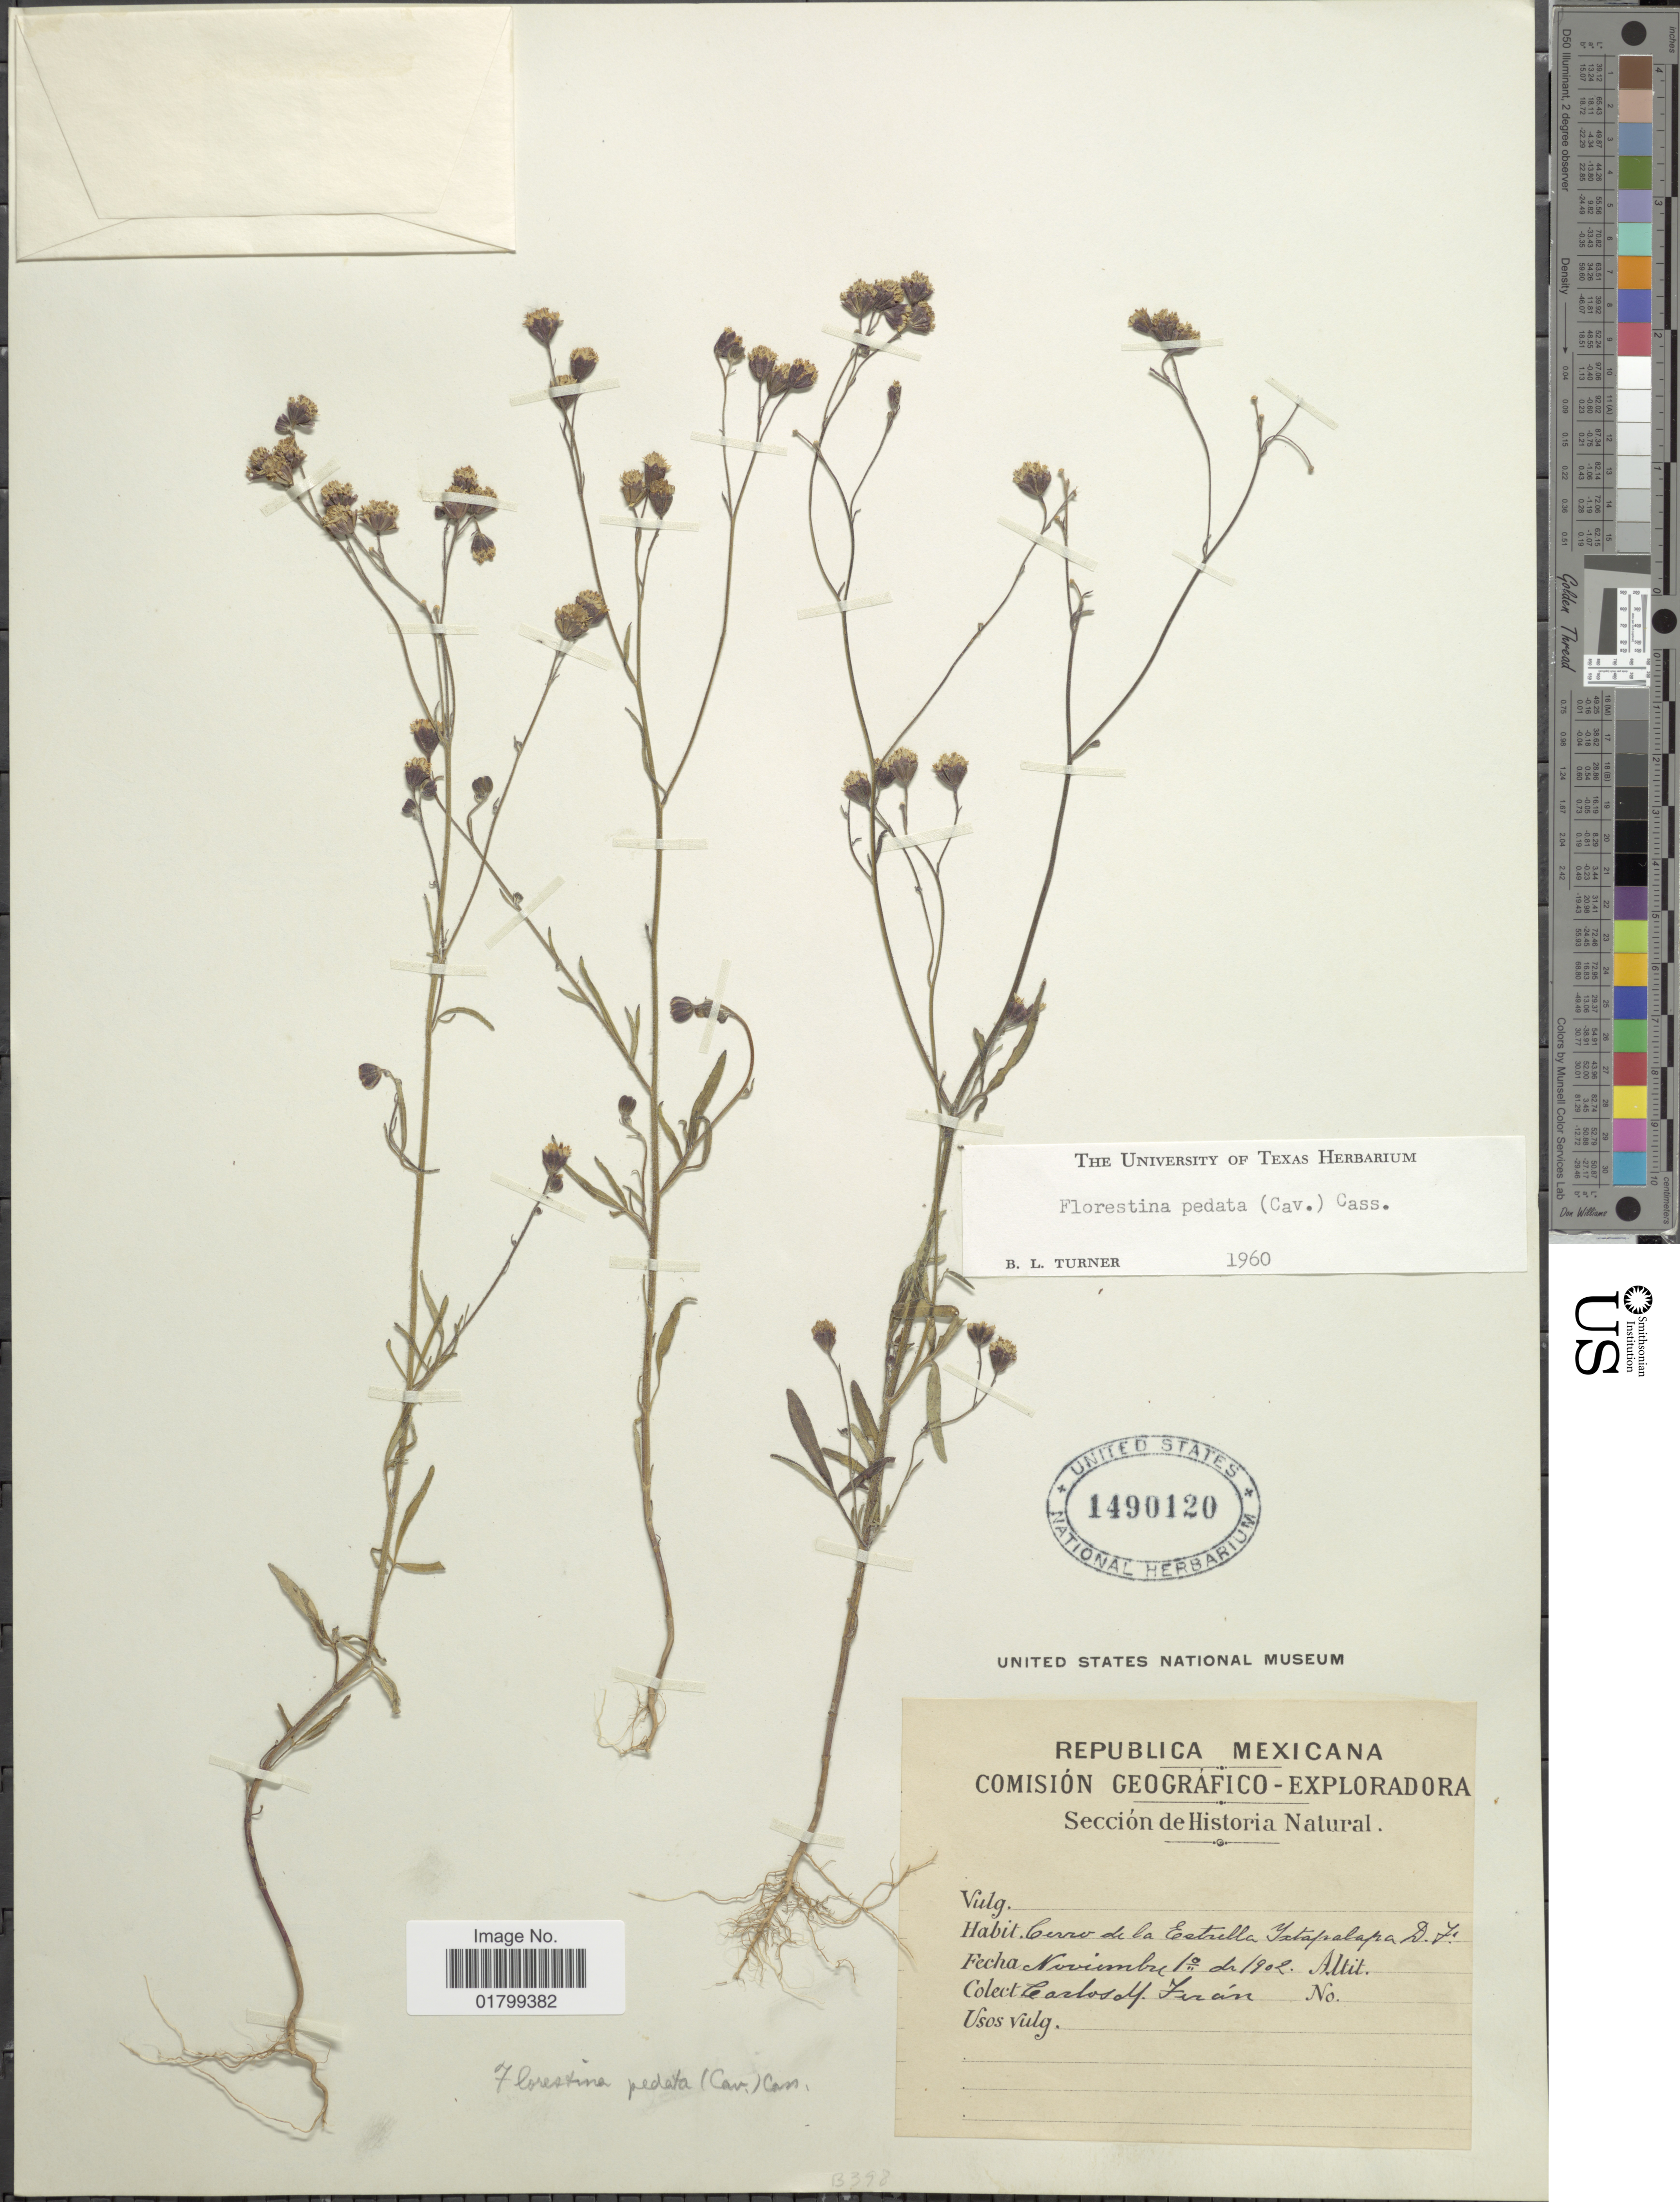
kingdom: Plantae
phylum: Tracheophyta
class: Magnoliopsida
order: Asterales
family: Asteraceae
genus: Florestina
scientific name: Florestina pedata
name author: (Cav.) Cass.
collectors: C. Terán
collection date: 1902-11-10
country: Mexico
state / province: Distrito Federal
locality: Cerro de la Estrella Ixtapalapa D.F.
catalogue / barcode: US 1490120